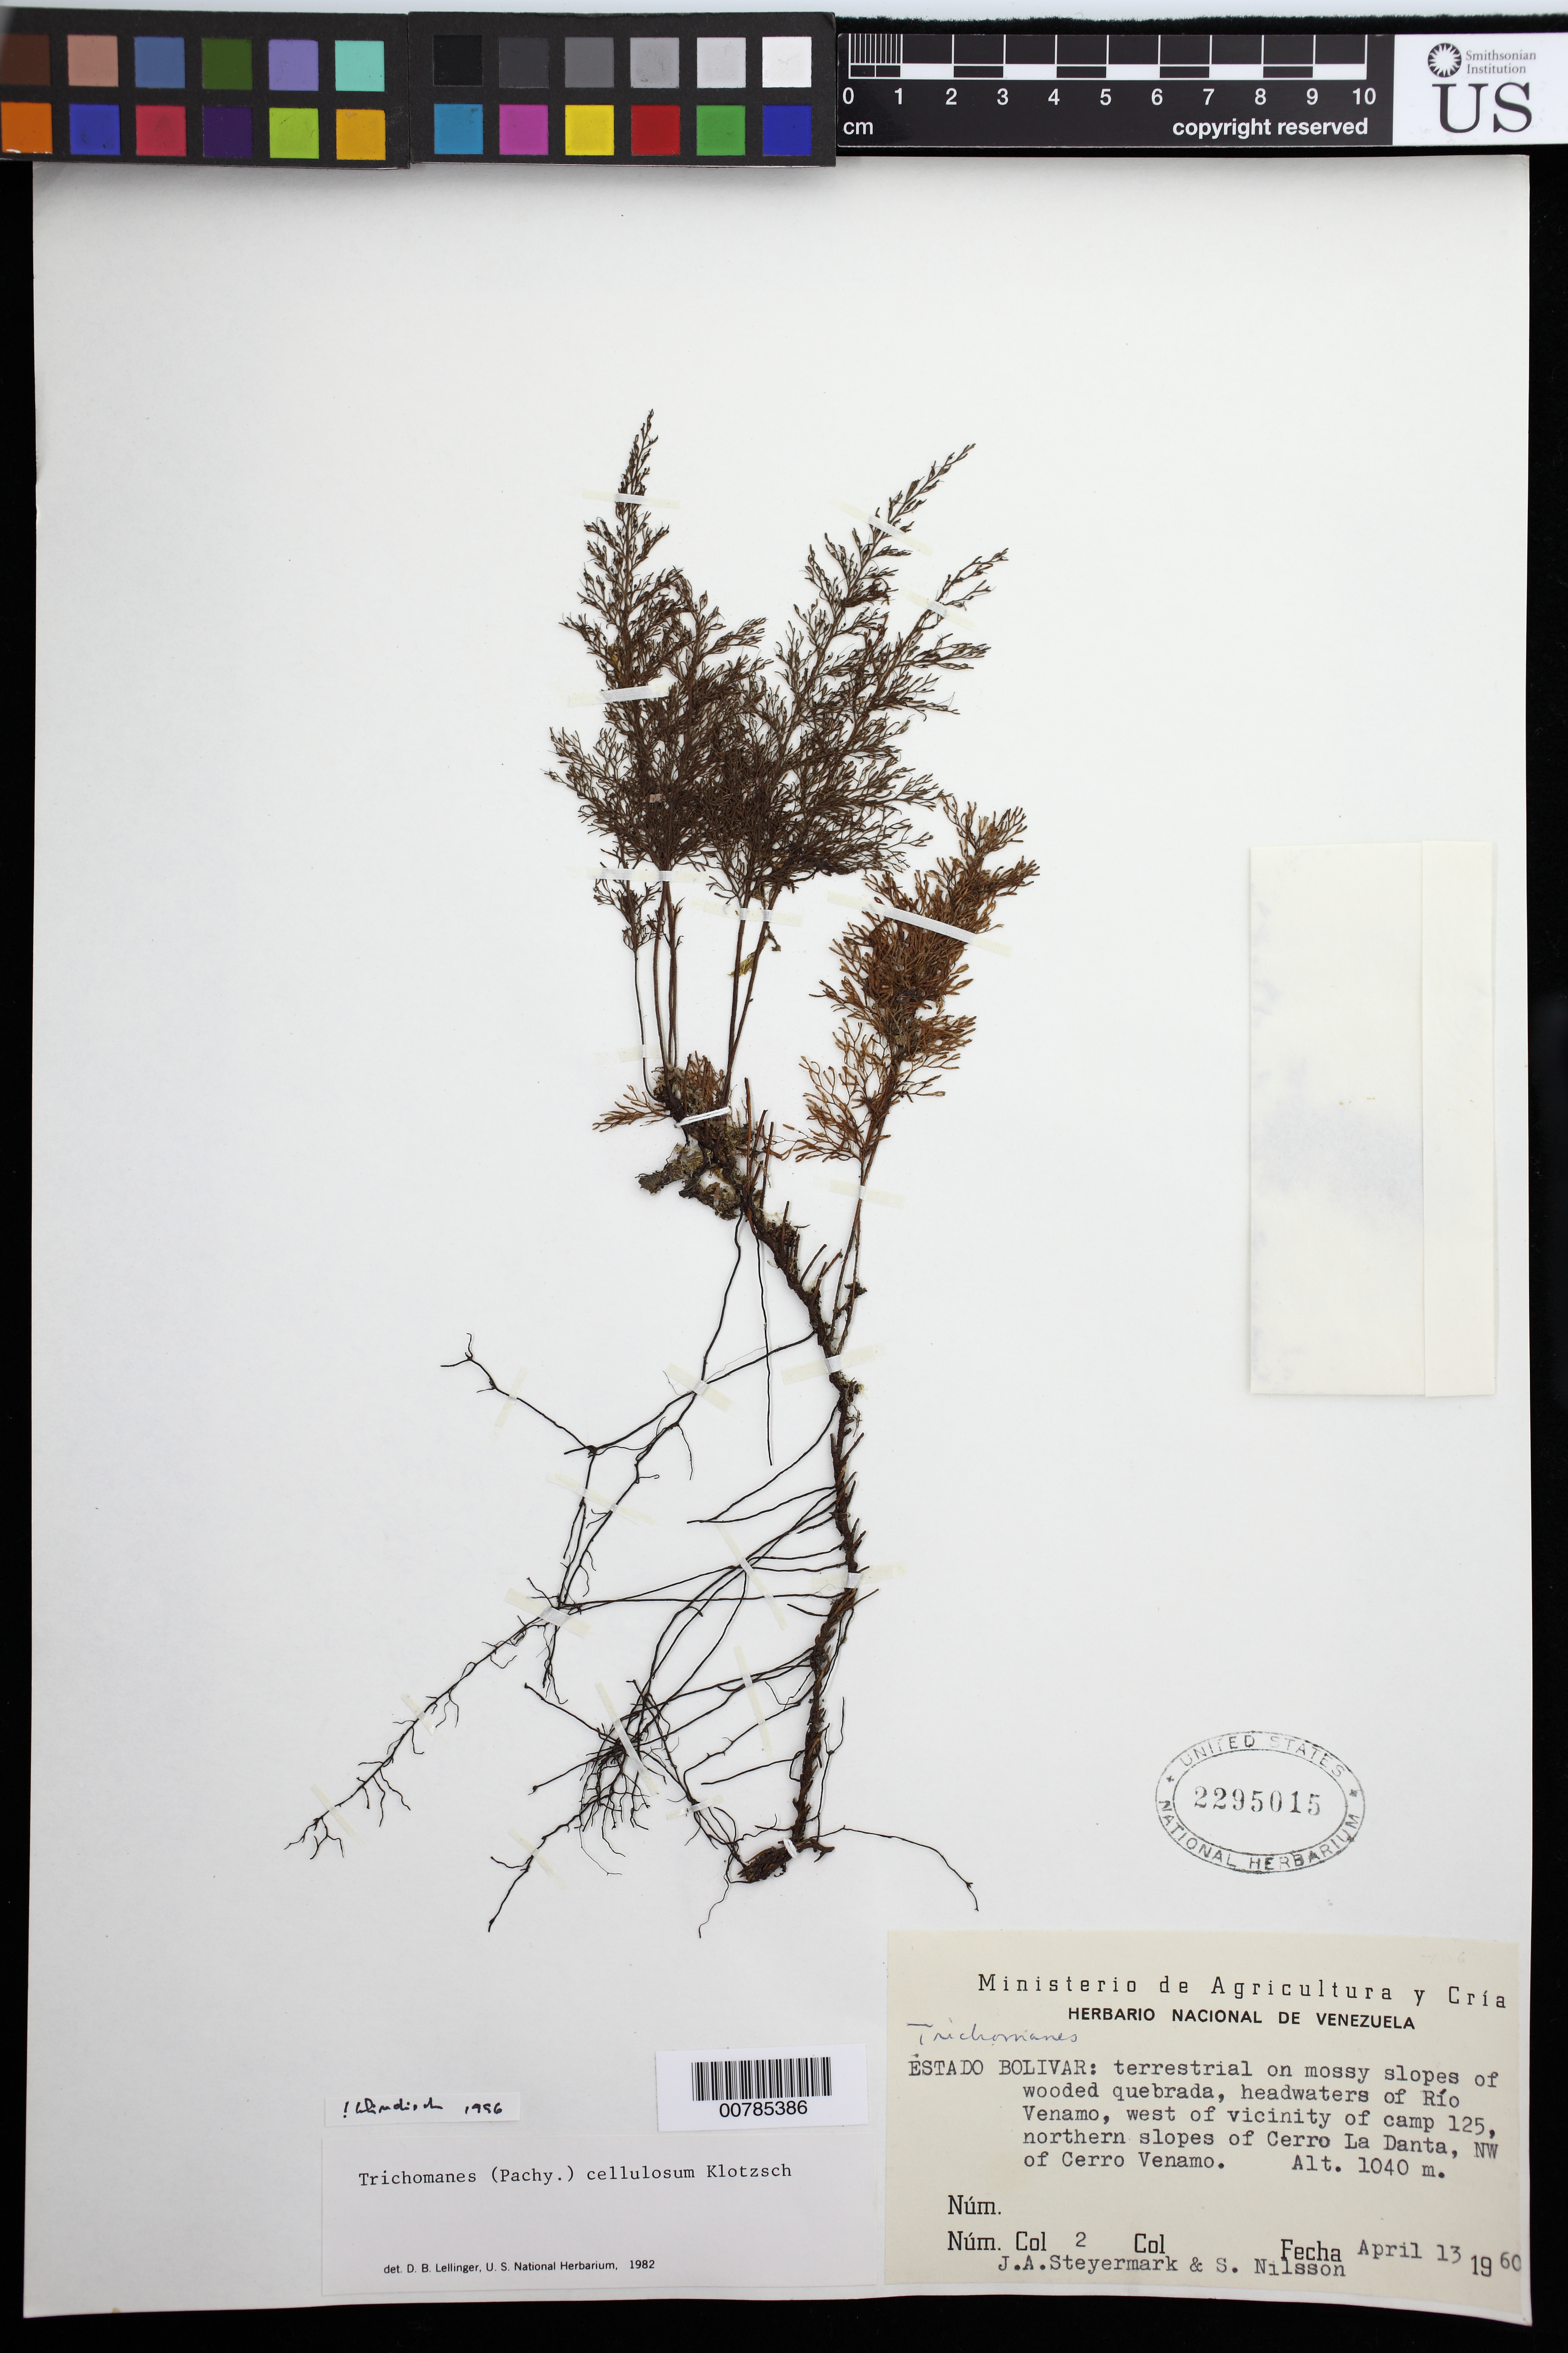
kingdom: Plantae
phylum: Tracheophyta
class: Polypodiopsida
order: Hymenophyllales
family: Hymenophyllaceae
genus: Abrodictyum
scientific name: Abrodictyum cellulosum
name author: (Klotzsch) Ebihara & Dubuisson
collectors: J. Steyermark & S. Nilsson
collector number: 60 2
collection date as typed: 13-Apr-60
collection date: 1960-04-13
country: Venezuela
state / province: Bolívar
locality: Río Venamo headwaters, W of vic of road campamento 125, on northern slopes of Cerro La Danta, NW of cerro Venamo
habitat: Mossy slope of wooded quebrada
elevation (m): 1040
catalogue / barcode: US 2295015